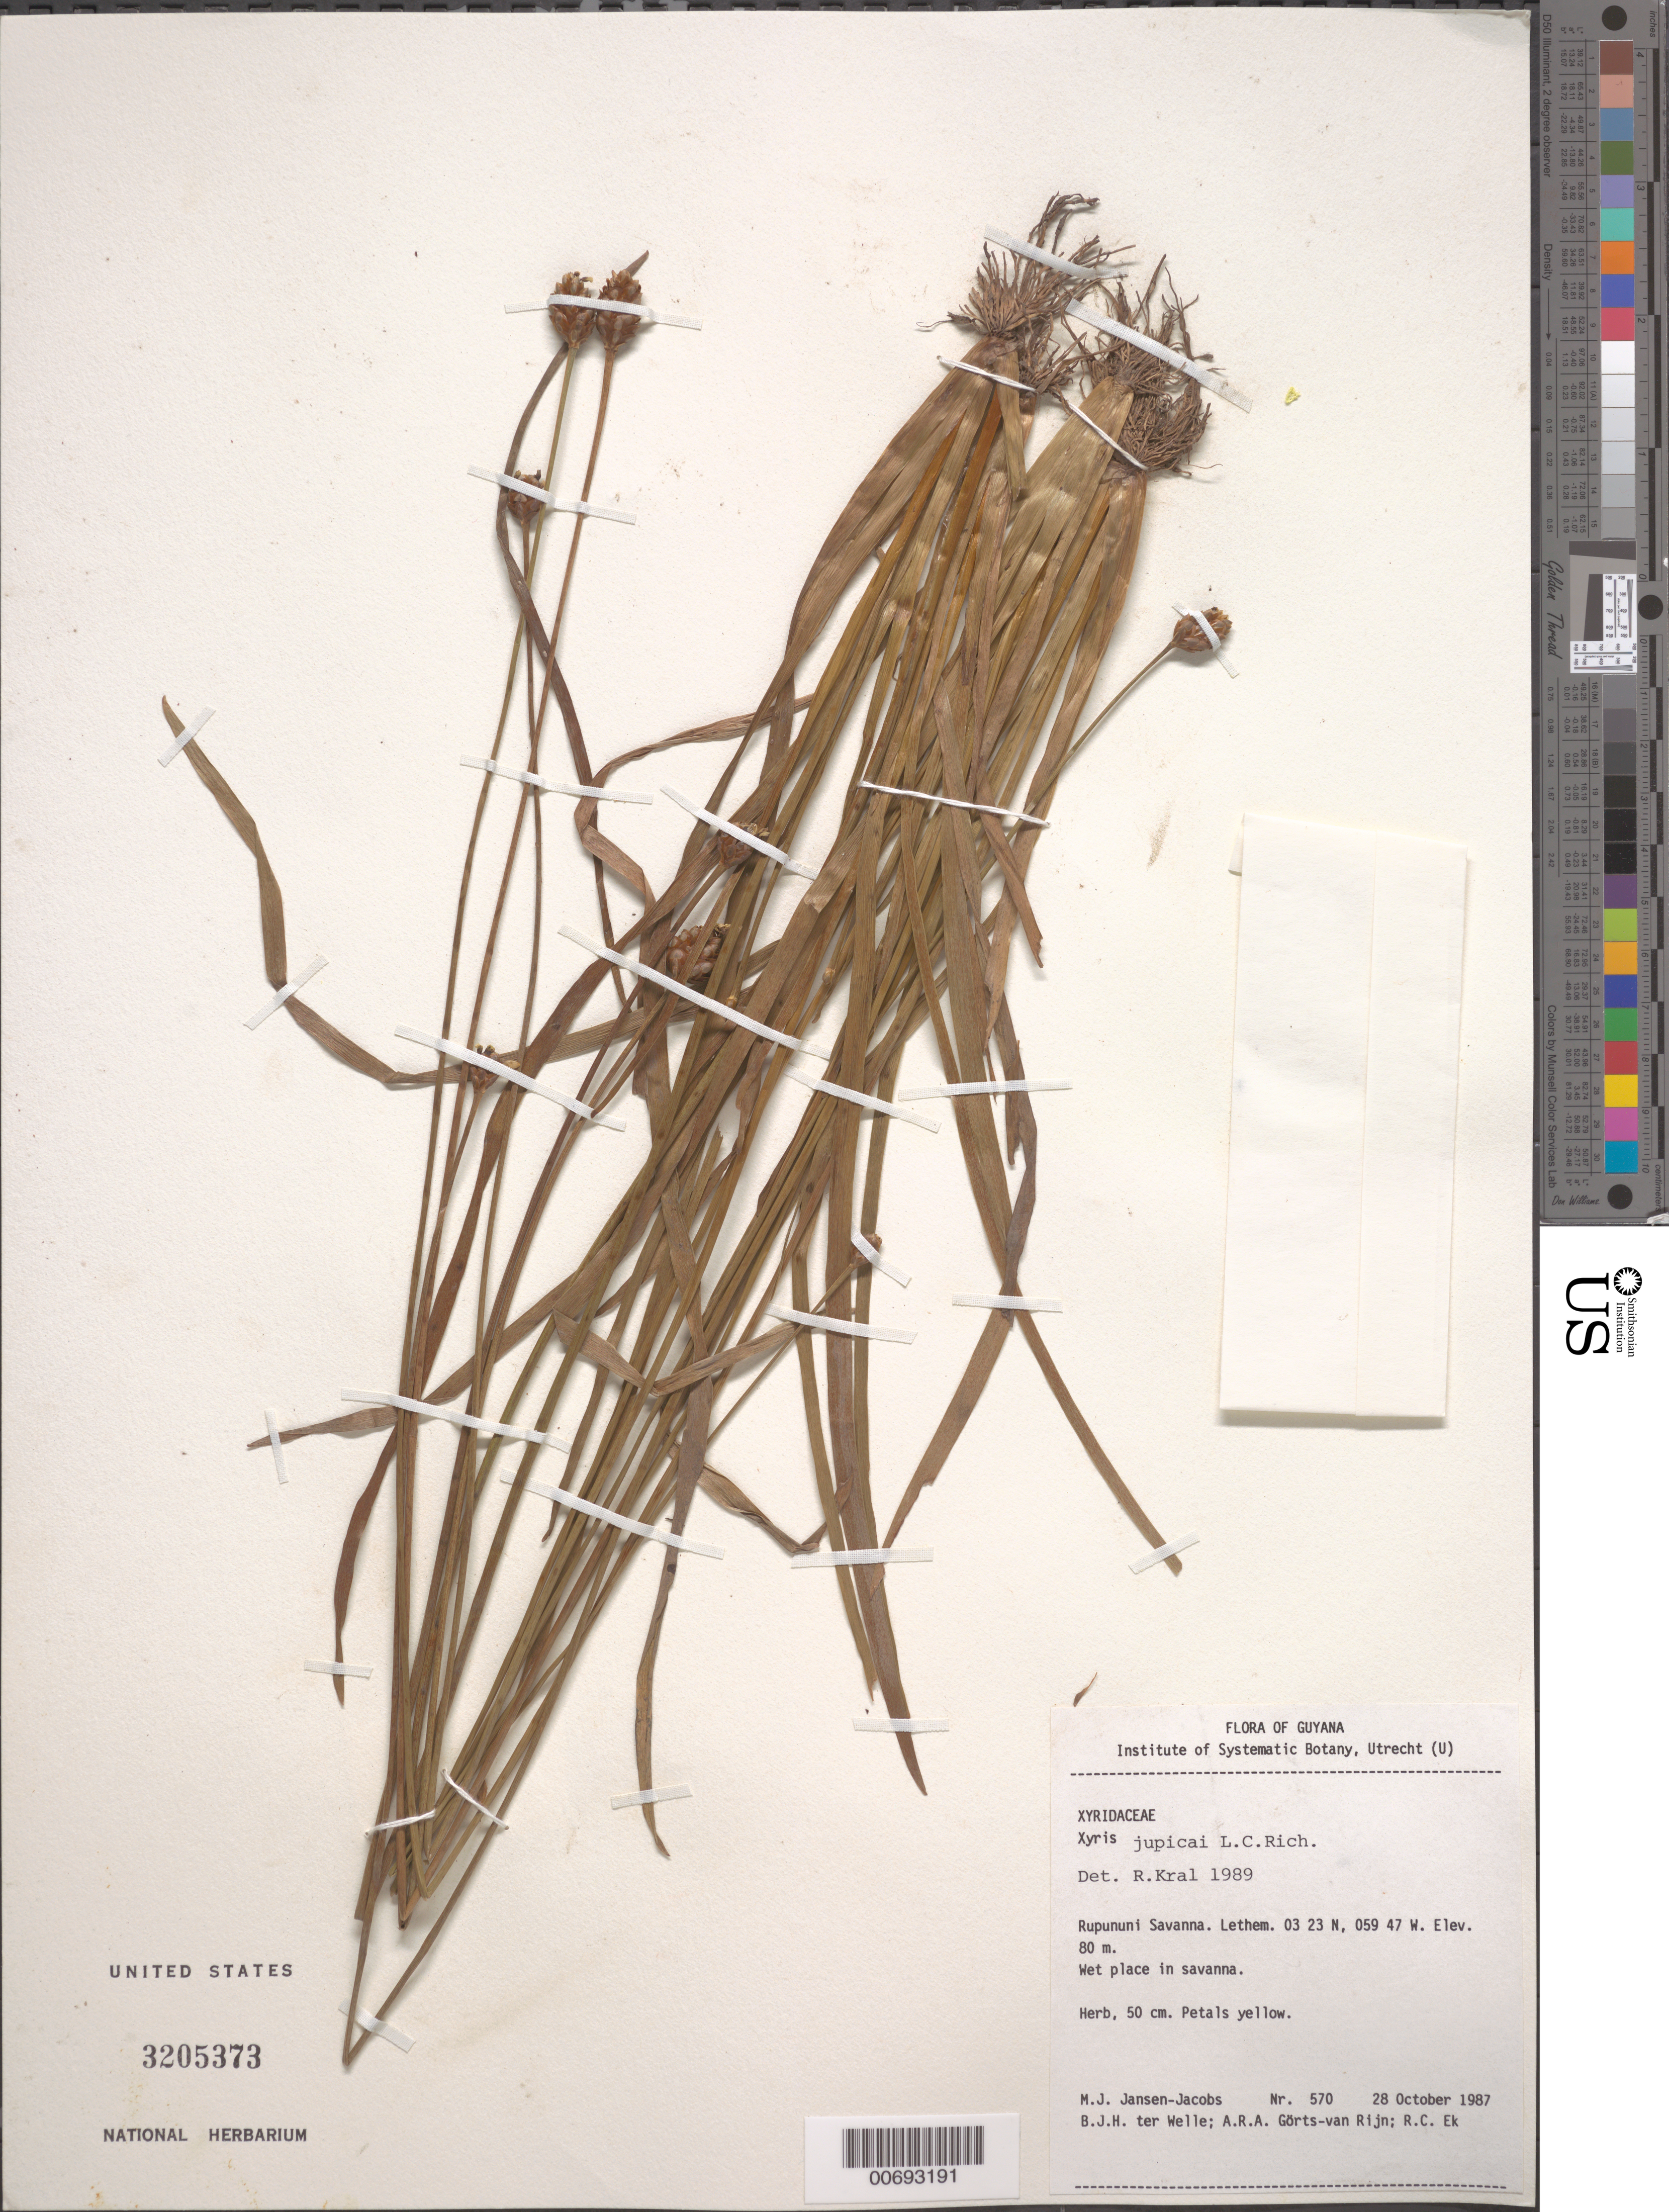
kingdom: Plantae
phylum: Tracheophyta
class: Liliopsida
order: Poales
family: Xyridaceae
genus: Xyris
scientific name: Xyris jupicai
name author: Rich.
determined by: Kral, Robert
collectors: M. J. Jansen-Jacobs, B. Welle, A. .R. A. Görts-van Rijn & R. C. Ek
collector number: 570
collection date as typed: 28-Oct-87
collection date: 1987-10-28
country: Guyana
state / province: U. Takutu-U. Essequibo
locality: Lethem, Rupununi Dist.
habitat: Savanna, wet place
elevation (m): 80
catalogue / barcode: US 3205373